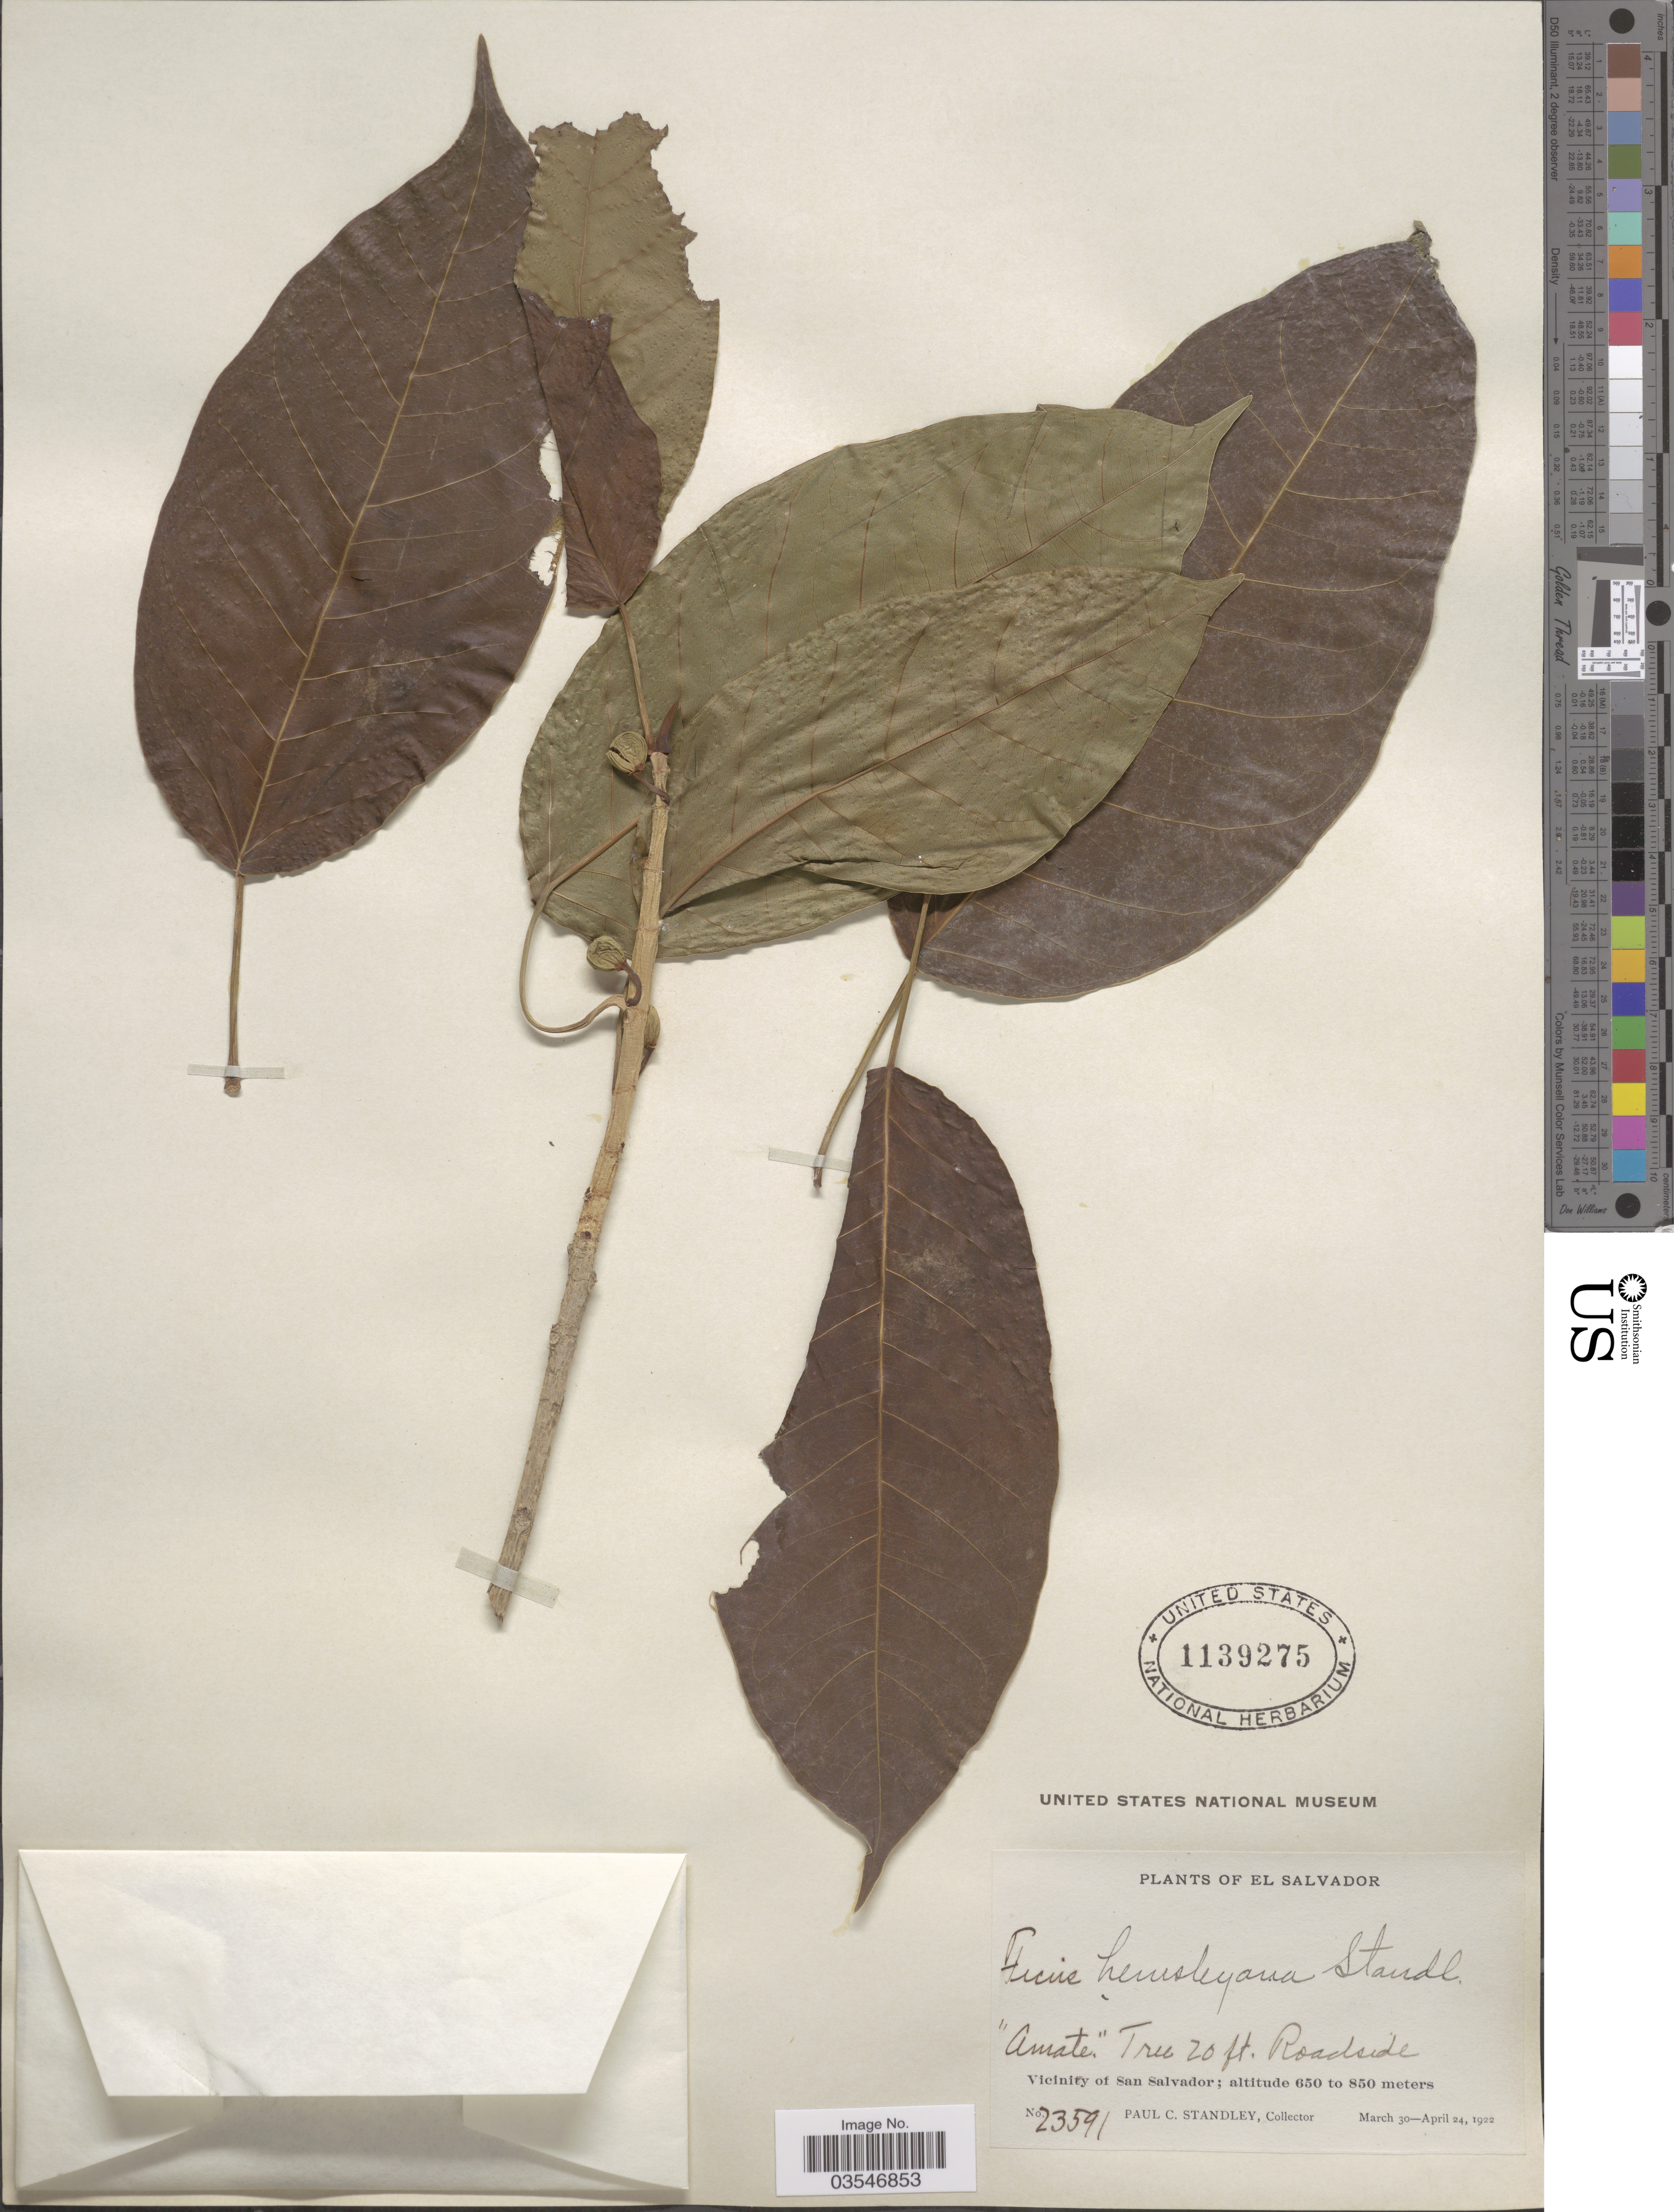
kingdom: Plantae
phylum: Tracheophyta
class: Magnoliopsida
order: Rosales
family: Moraceae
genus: Ficus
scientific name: Ficus citrifolia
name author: Mill.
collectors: P. C. Standley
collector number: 23597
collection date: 1922-03-30/1922-04-24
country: El Salvador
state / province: San Salvador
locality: Vicinity of San Salvador.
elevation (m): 650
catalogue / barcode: US 1139275